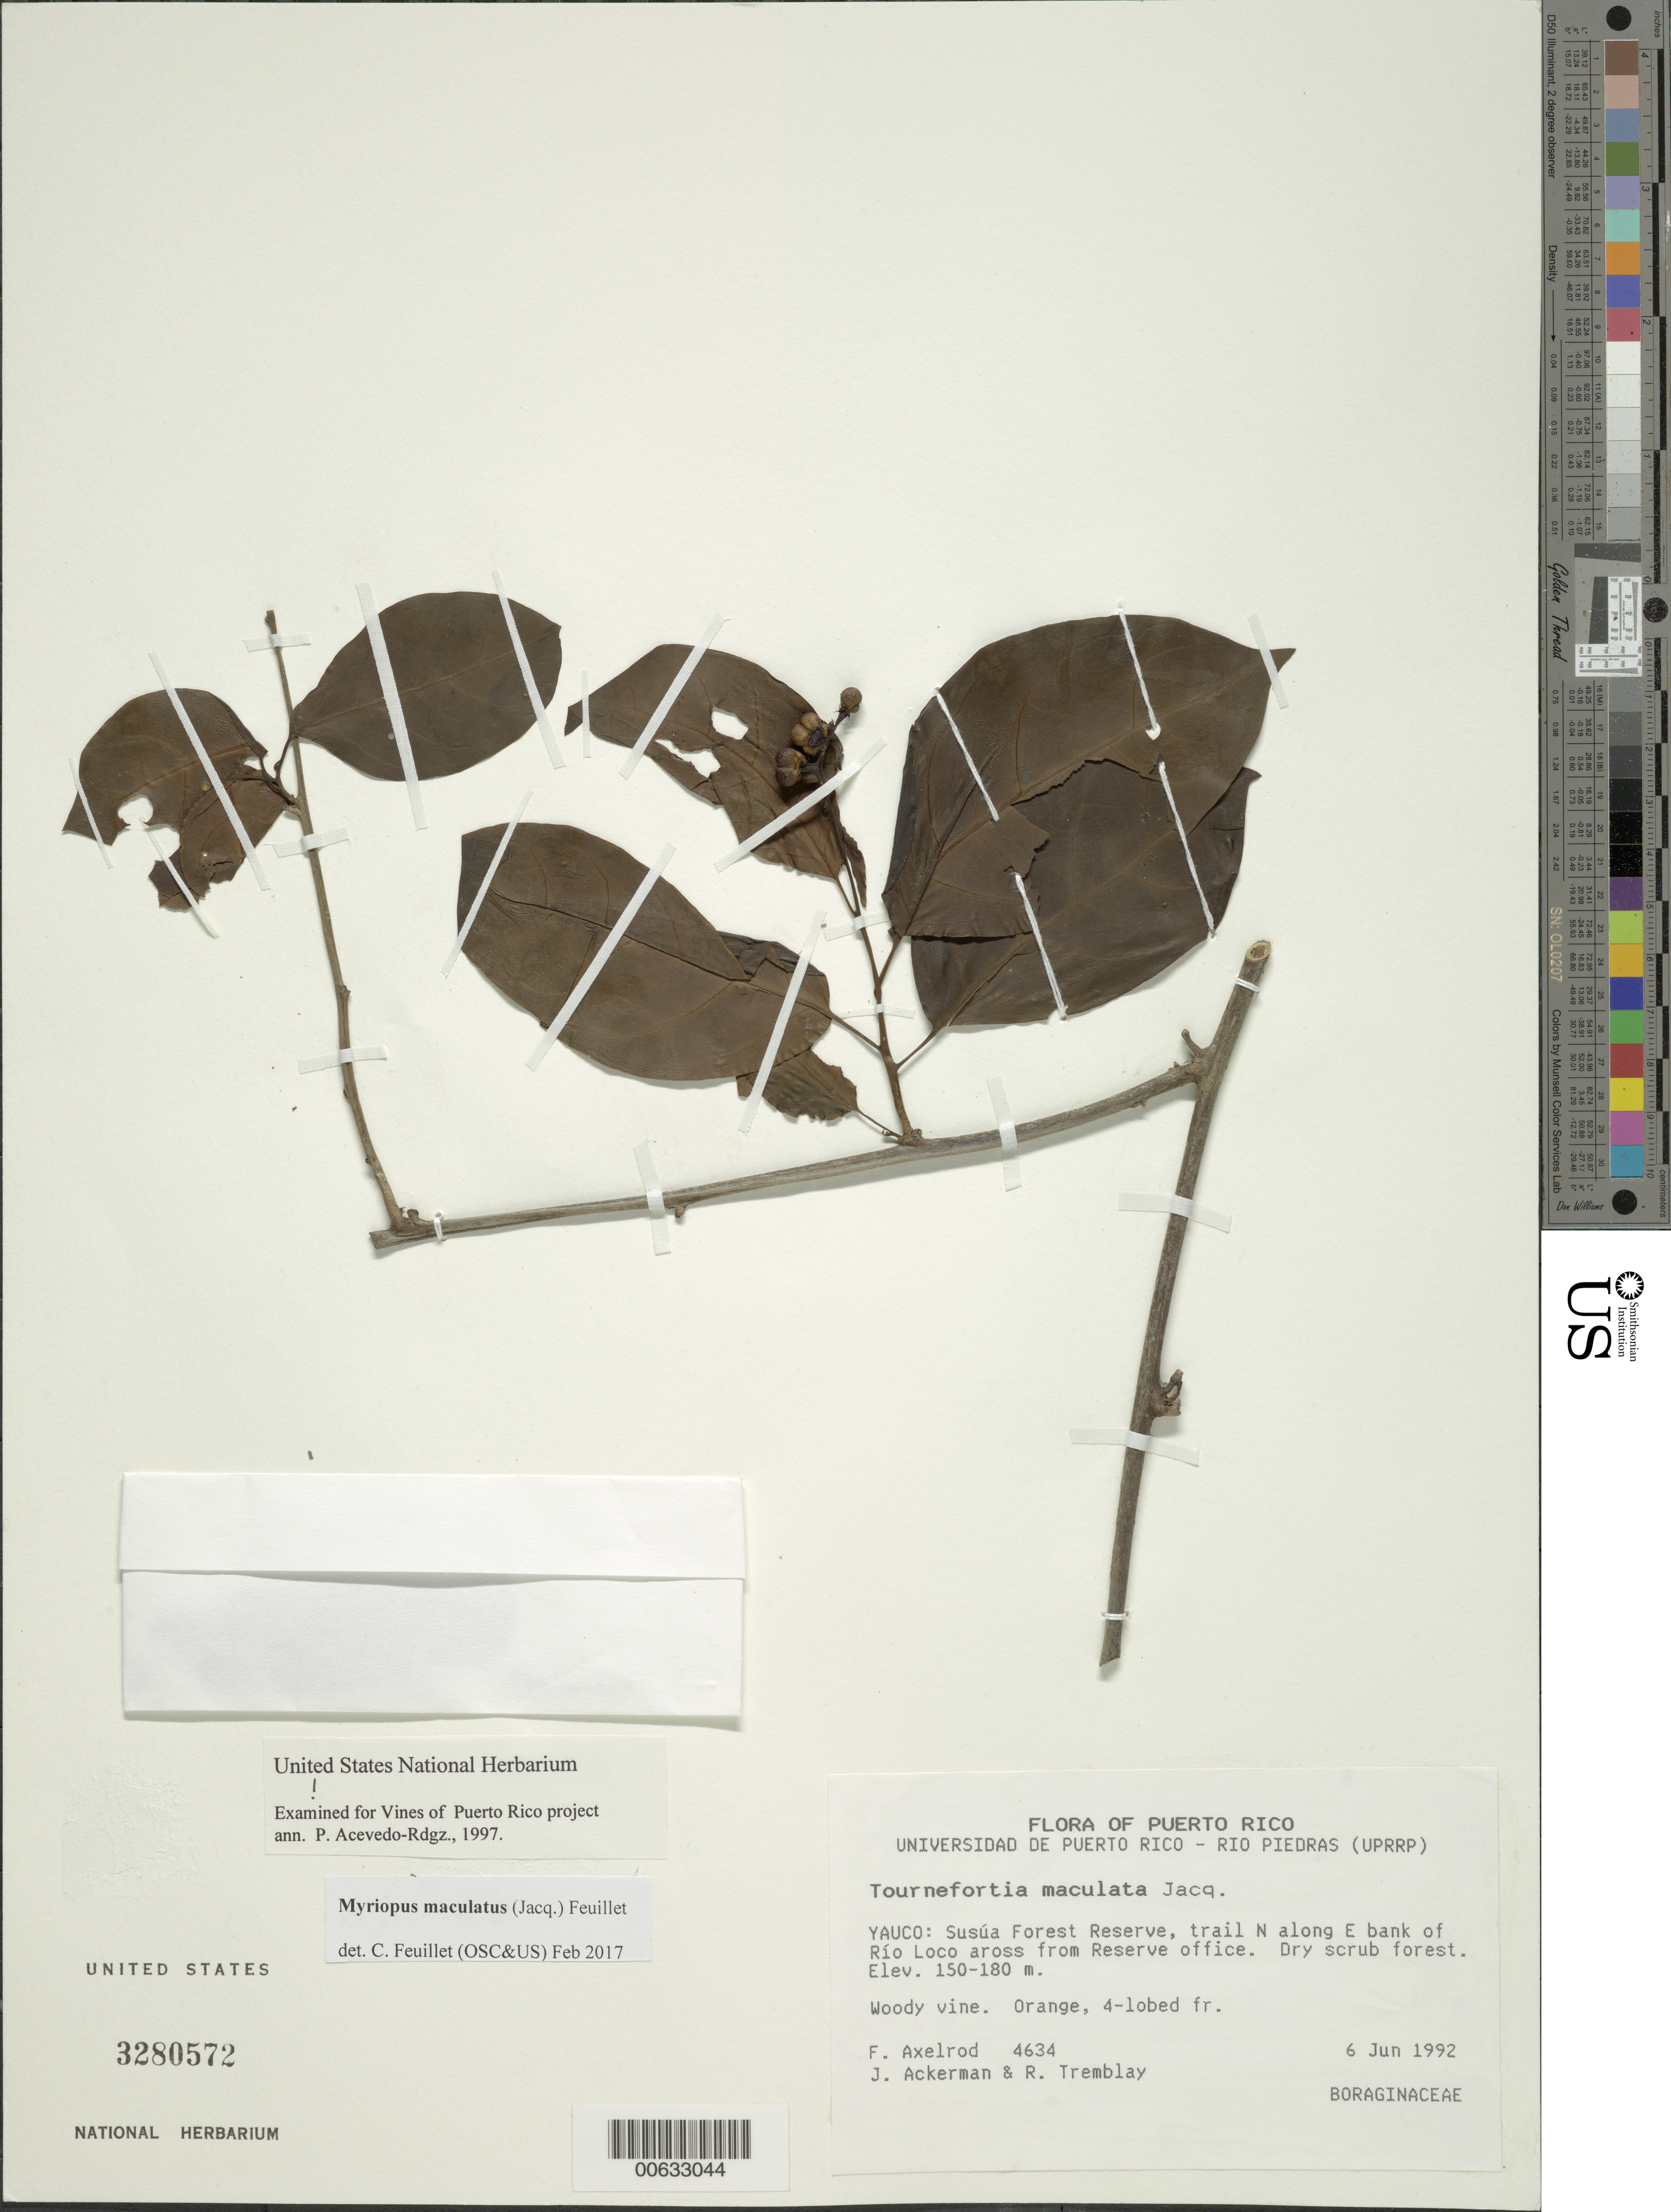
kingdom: Plantae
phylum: Tracheophyta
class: Magnoliopsida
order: Boraginales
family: Heliotropiaceae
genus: Myriopus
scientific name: Myriopus maculatus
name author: (Jacq.) Feuillet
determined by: Feuillet, C.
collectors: F. S. Axelrod, J. Ackerman & R. L. Tremblay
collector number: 4634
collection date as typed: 06 Jun 1992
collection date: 1992-06-06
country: Puerto Rico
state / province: Yauco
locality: Yauco: Susúa Forest Reserve, trail N along E bank of Río Loco across from reserve office.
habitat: Dry scrub forest.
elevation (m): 150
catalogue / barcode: US 3280572